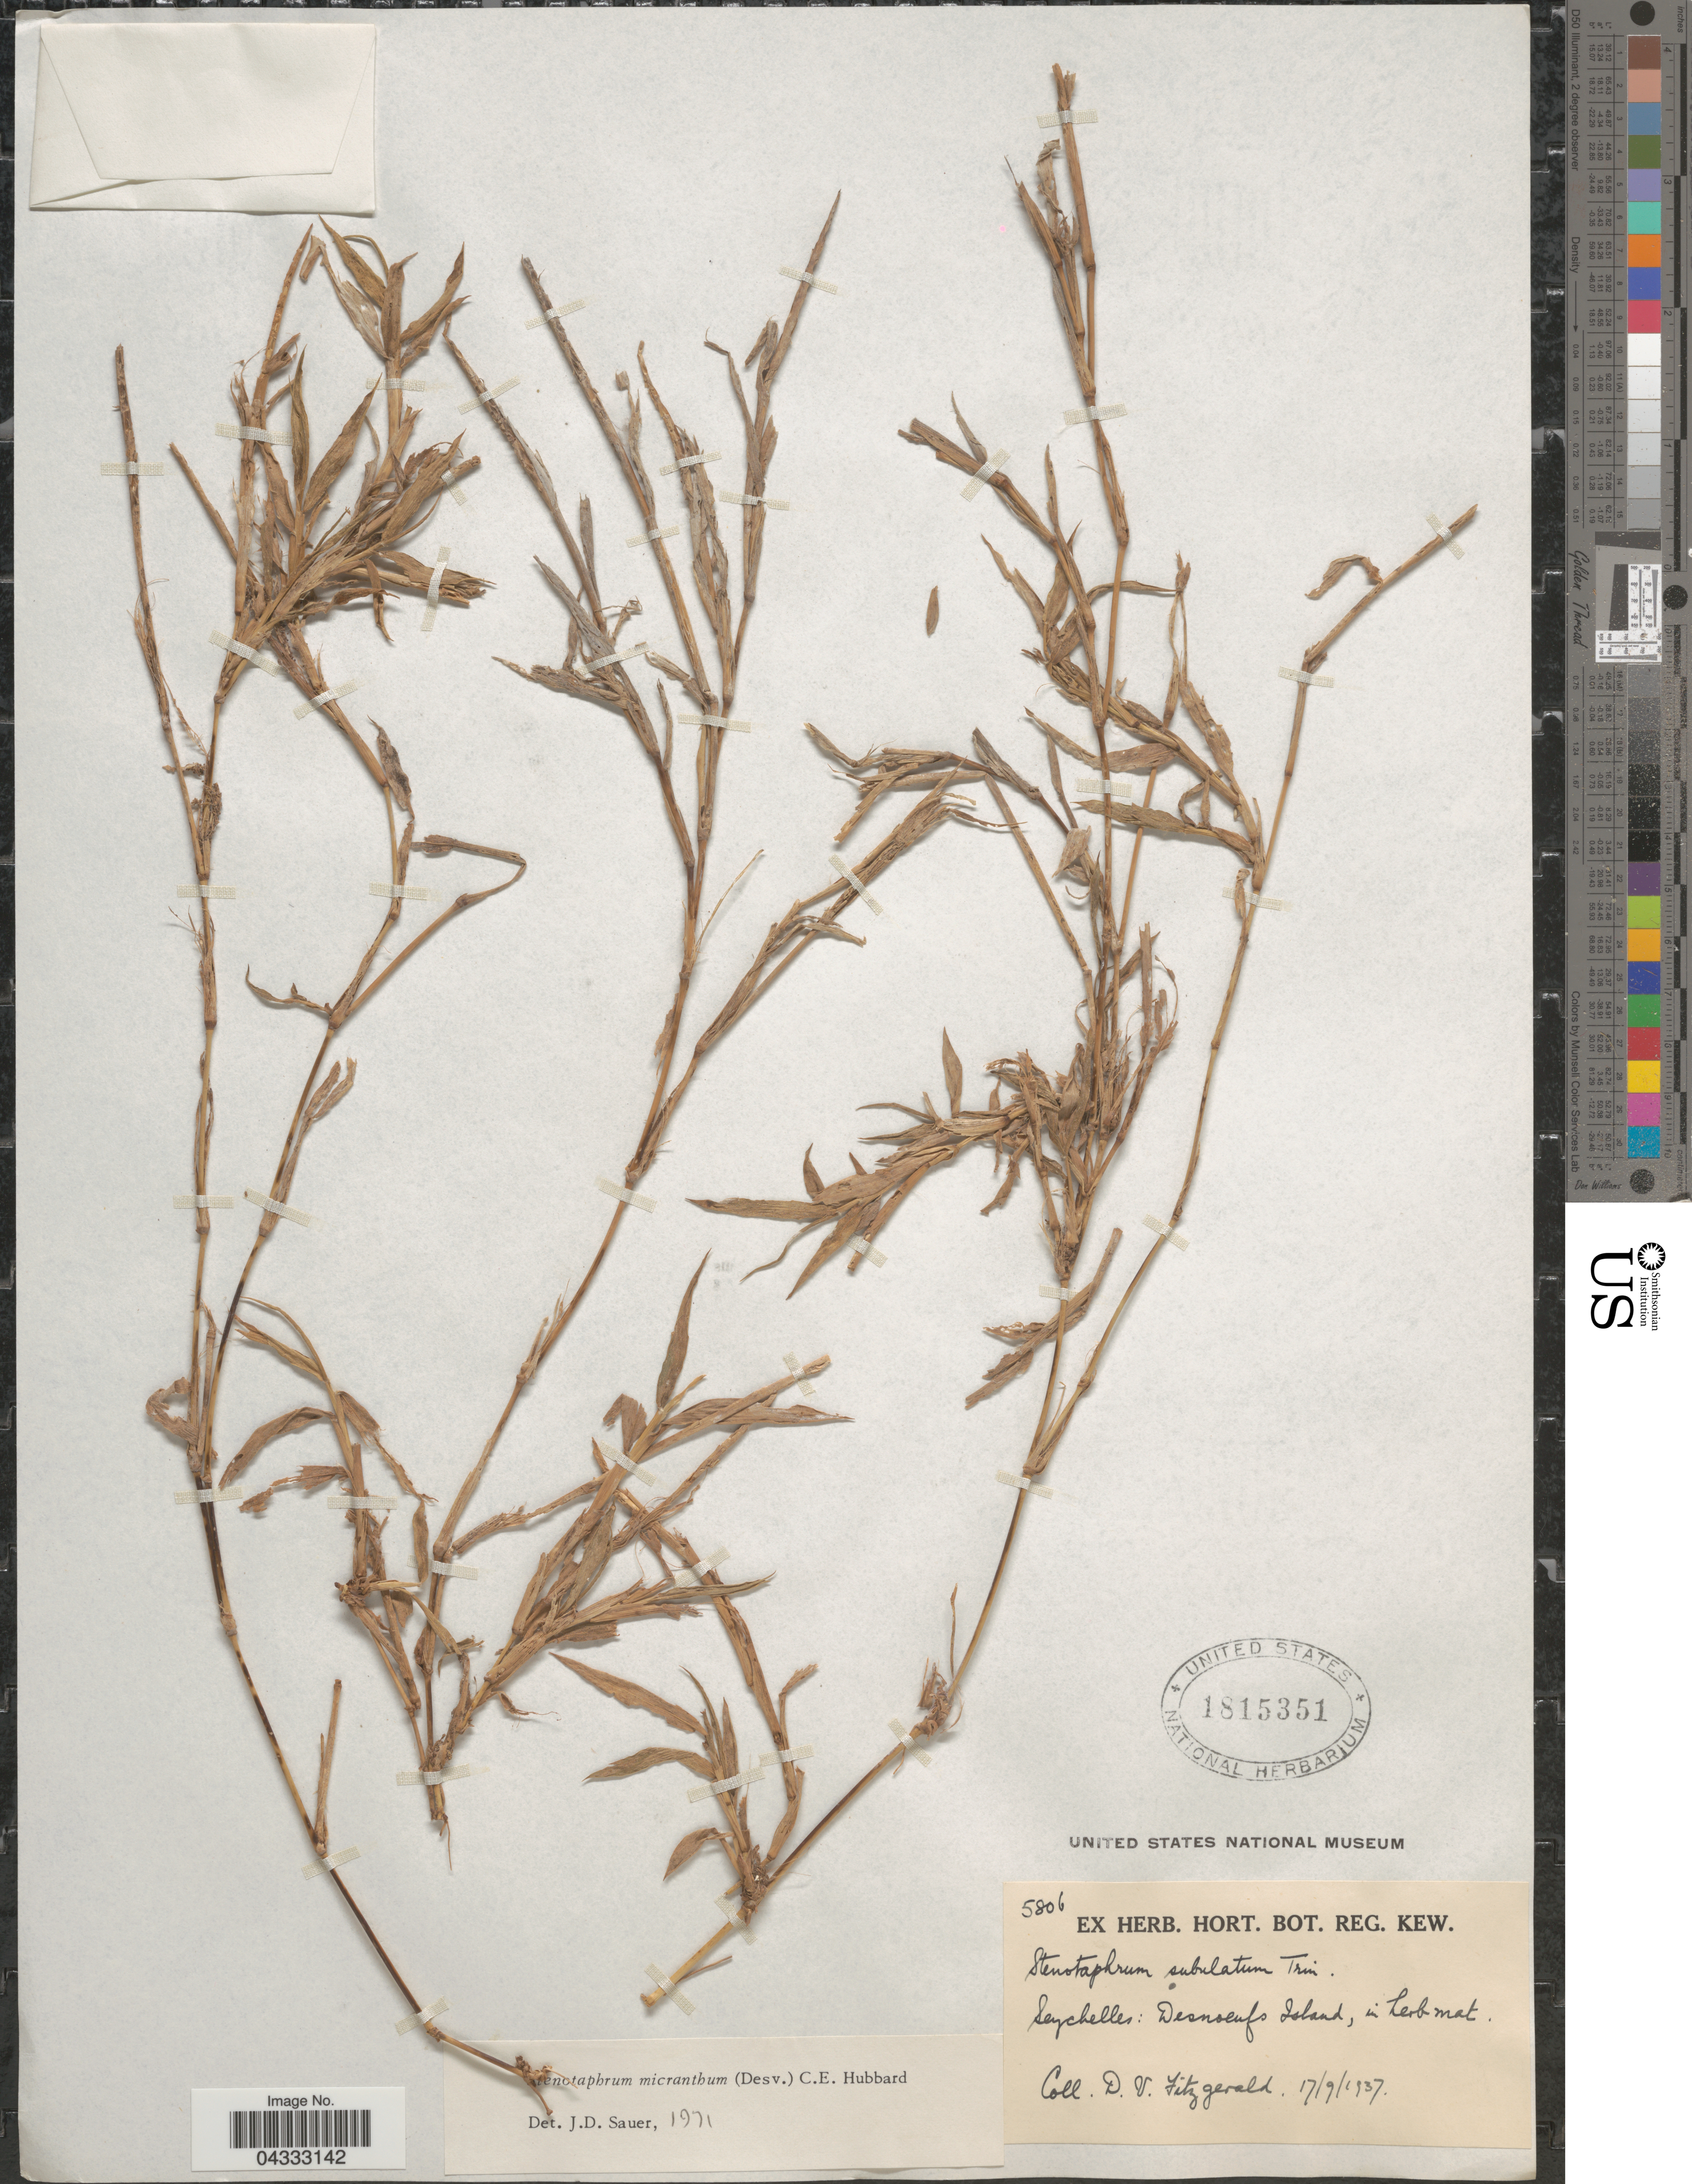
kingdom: Plantae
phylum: Tracheophyta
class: Liliopsida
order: Poales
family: Poaceae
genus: Stenotaphrum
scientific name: Stenotaphrum micranthum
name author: (Desv.) C.E. Hubb.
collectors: D. Vesey-Fitzgerald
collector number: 5806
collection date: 1937-09-17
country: Seychelles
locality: Desnoeufs Island, in herb mat.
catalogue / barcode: US 1815351